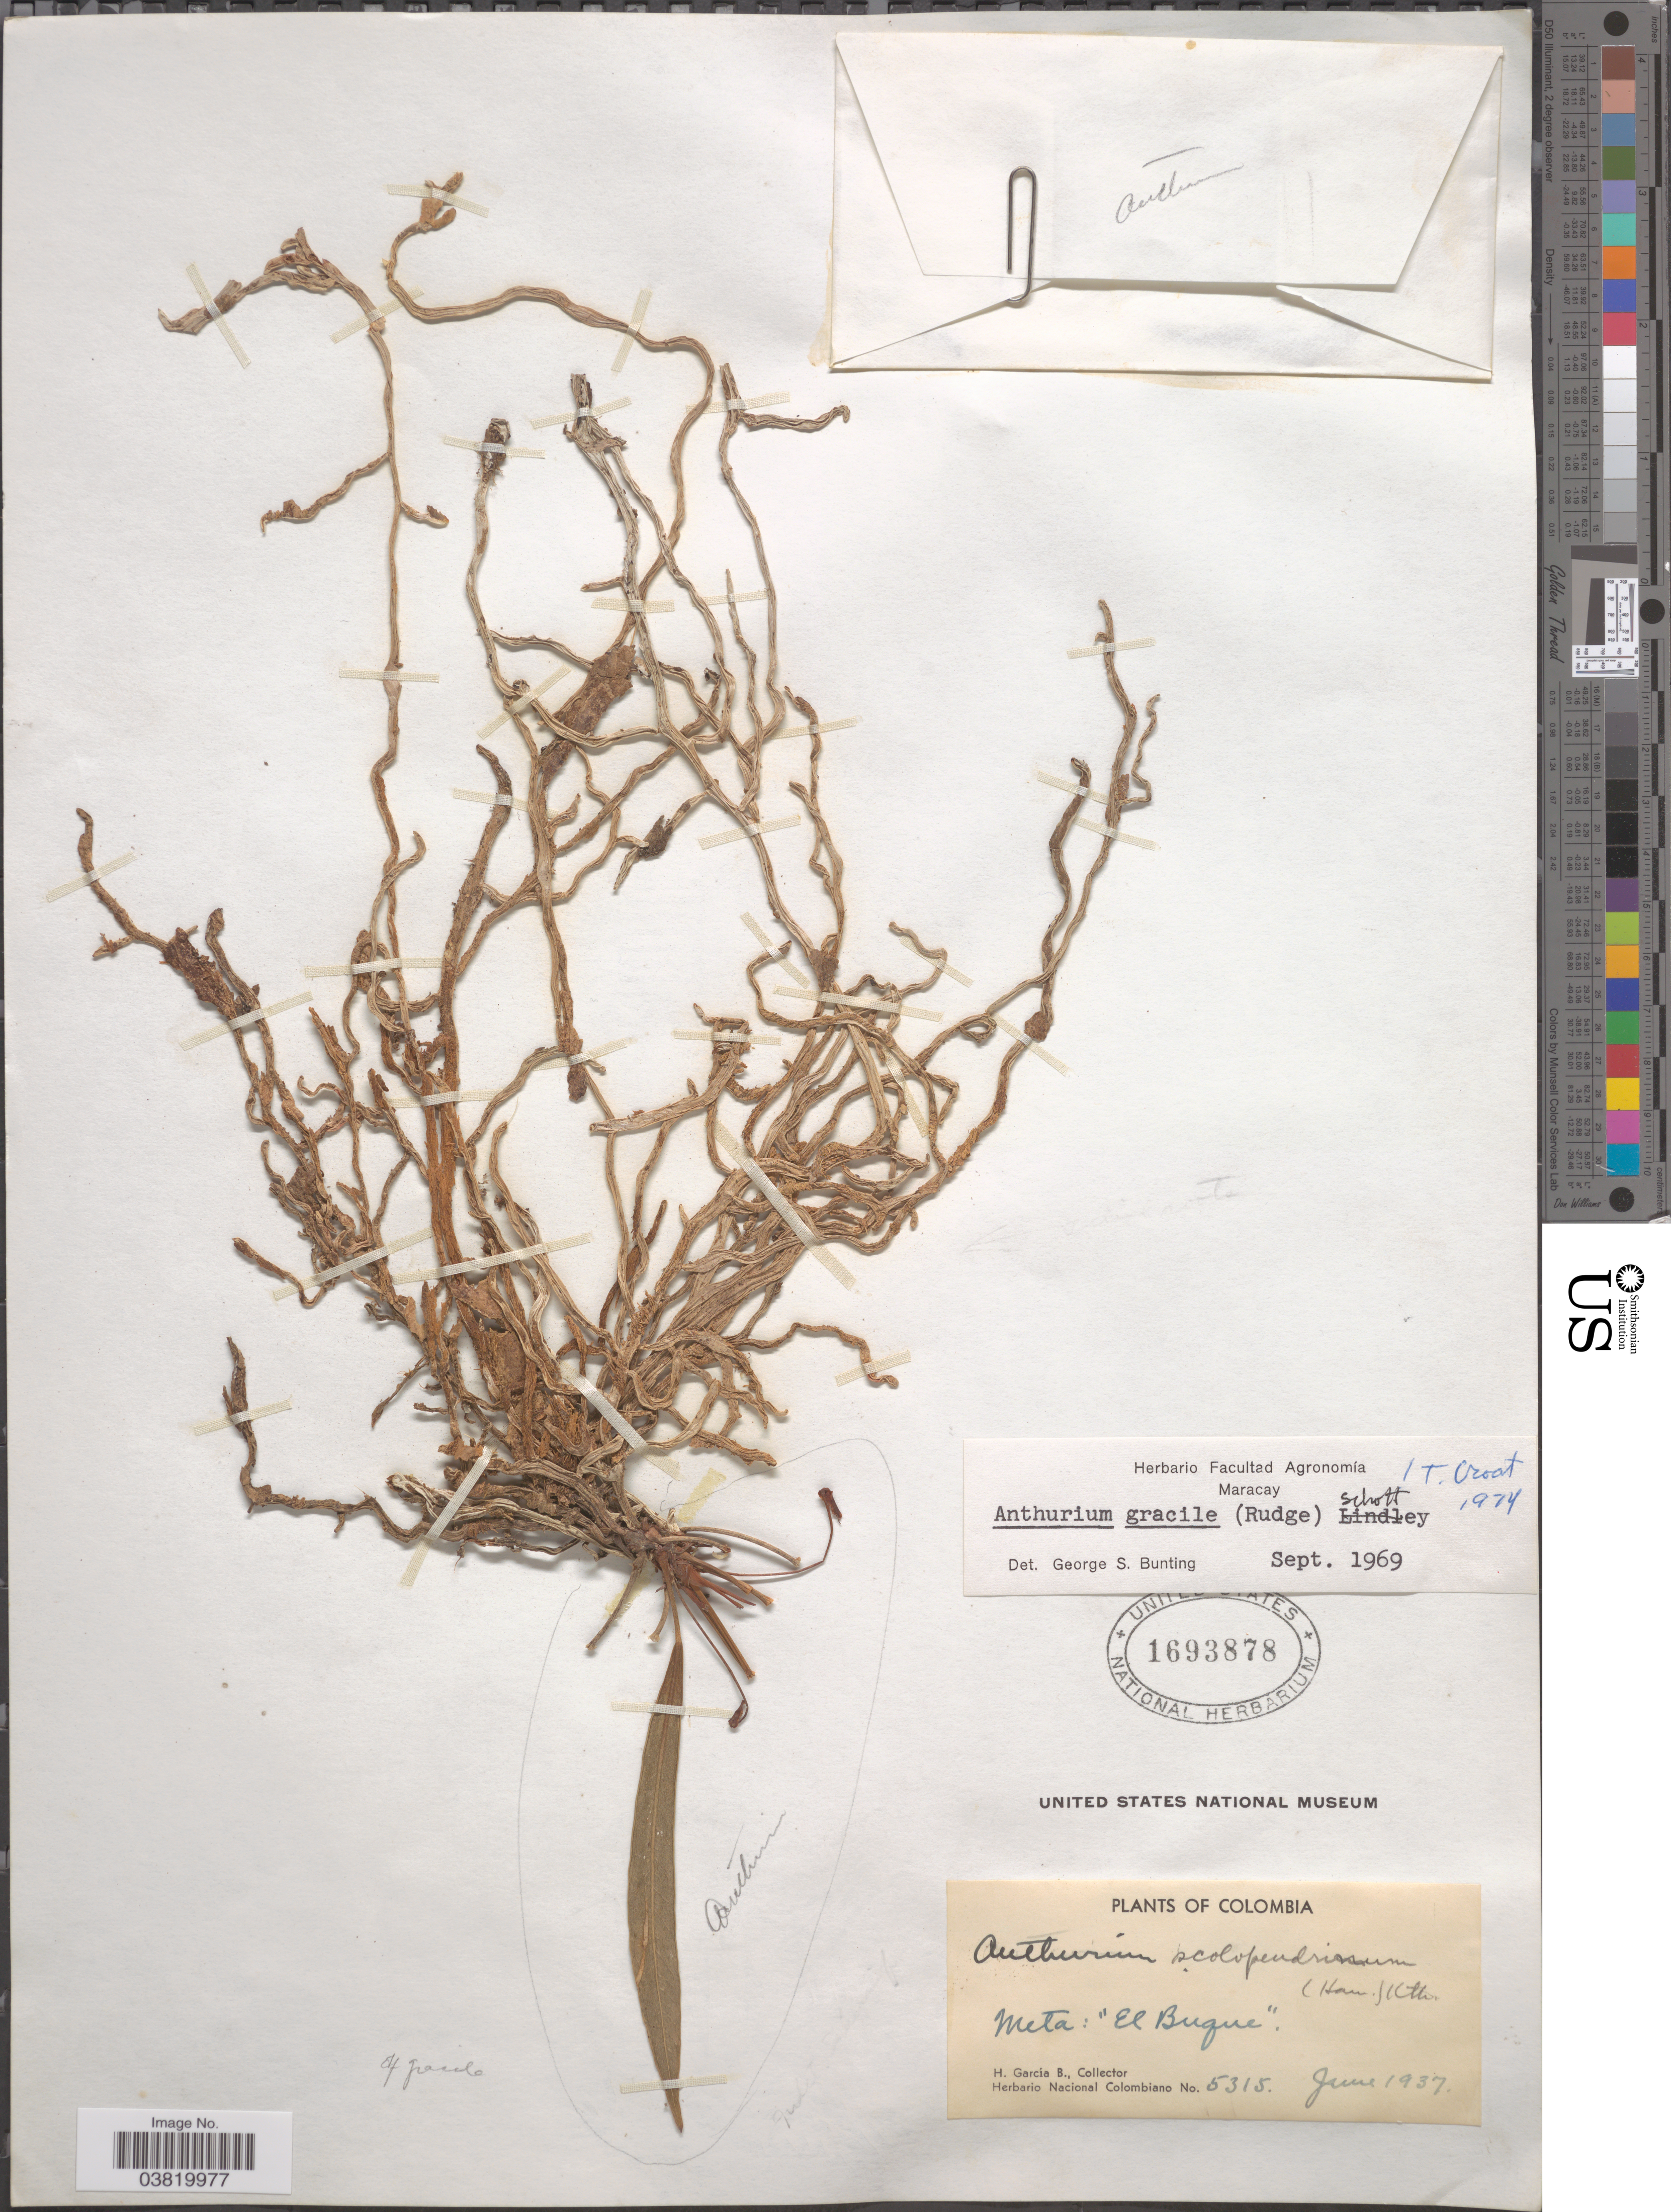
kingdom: Plantae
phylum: Tracheophyta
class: Liliopsida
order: Alismatales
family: Araceae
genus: Anthurium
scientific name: Anthurium gracile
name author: (Rudge) Schott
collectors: H. García B.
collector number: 5315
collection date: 1937-06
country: Colombia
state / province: Meta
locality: El Buque.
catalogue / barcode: US 1693878